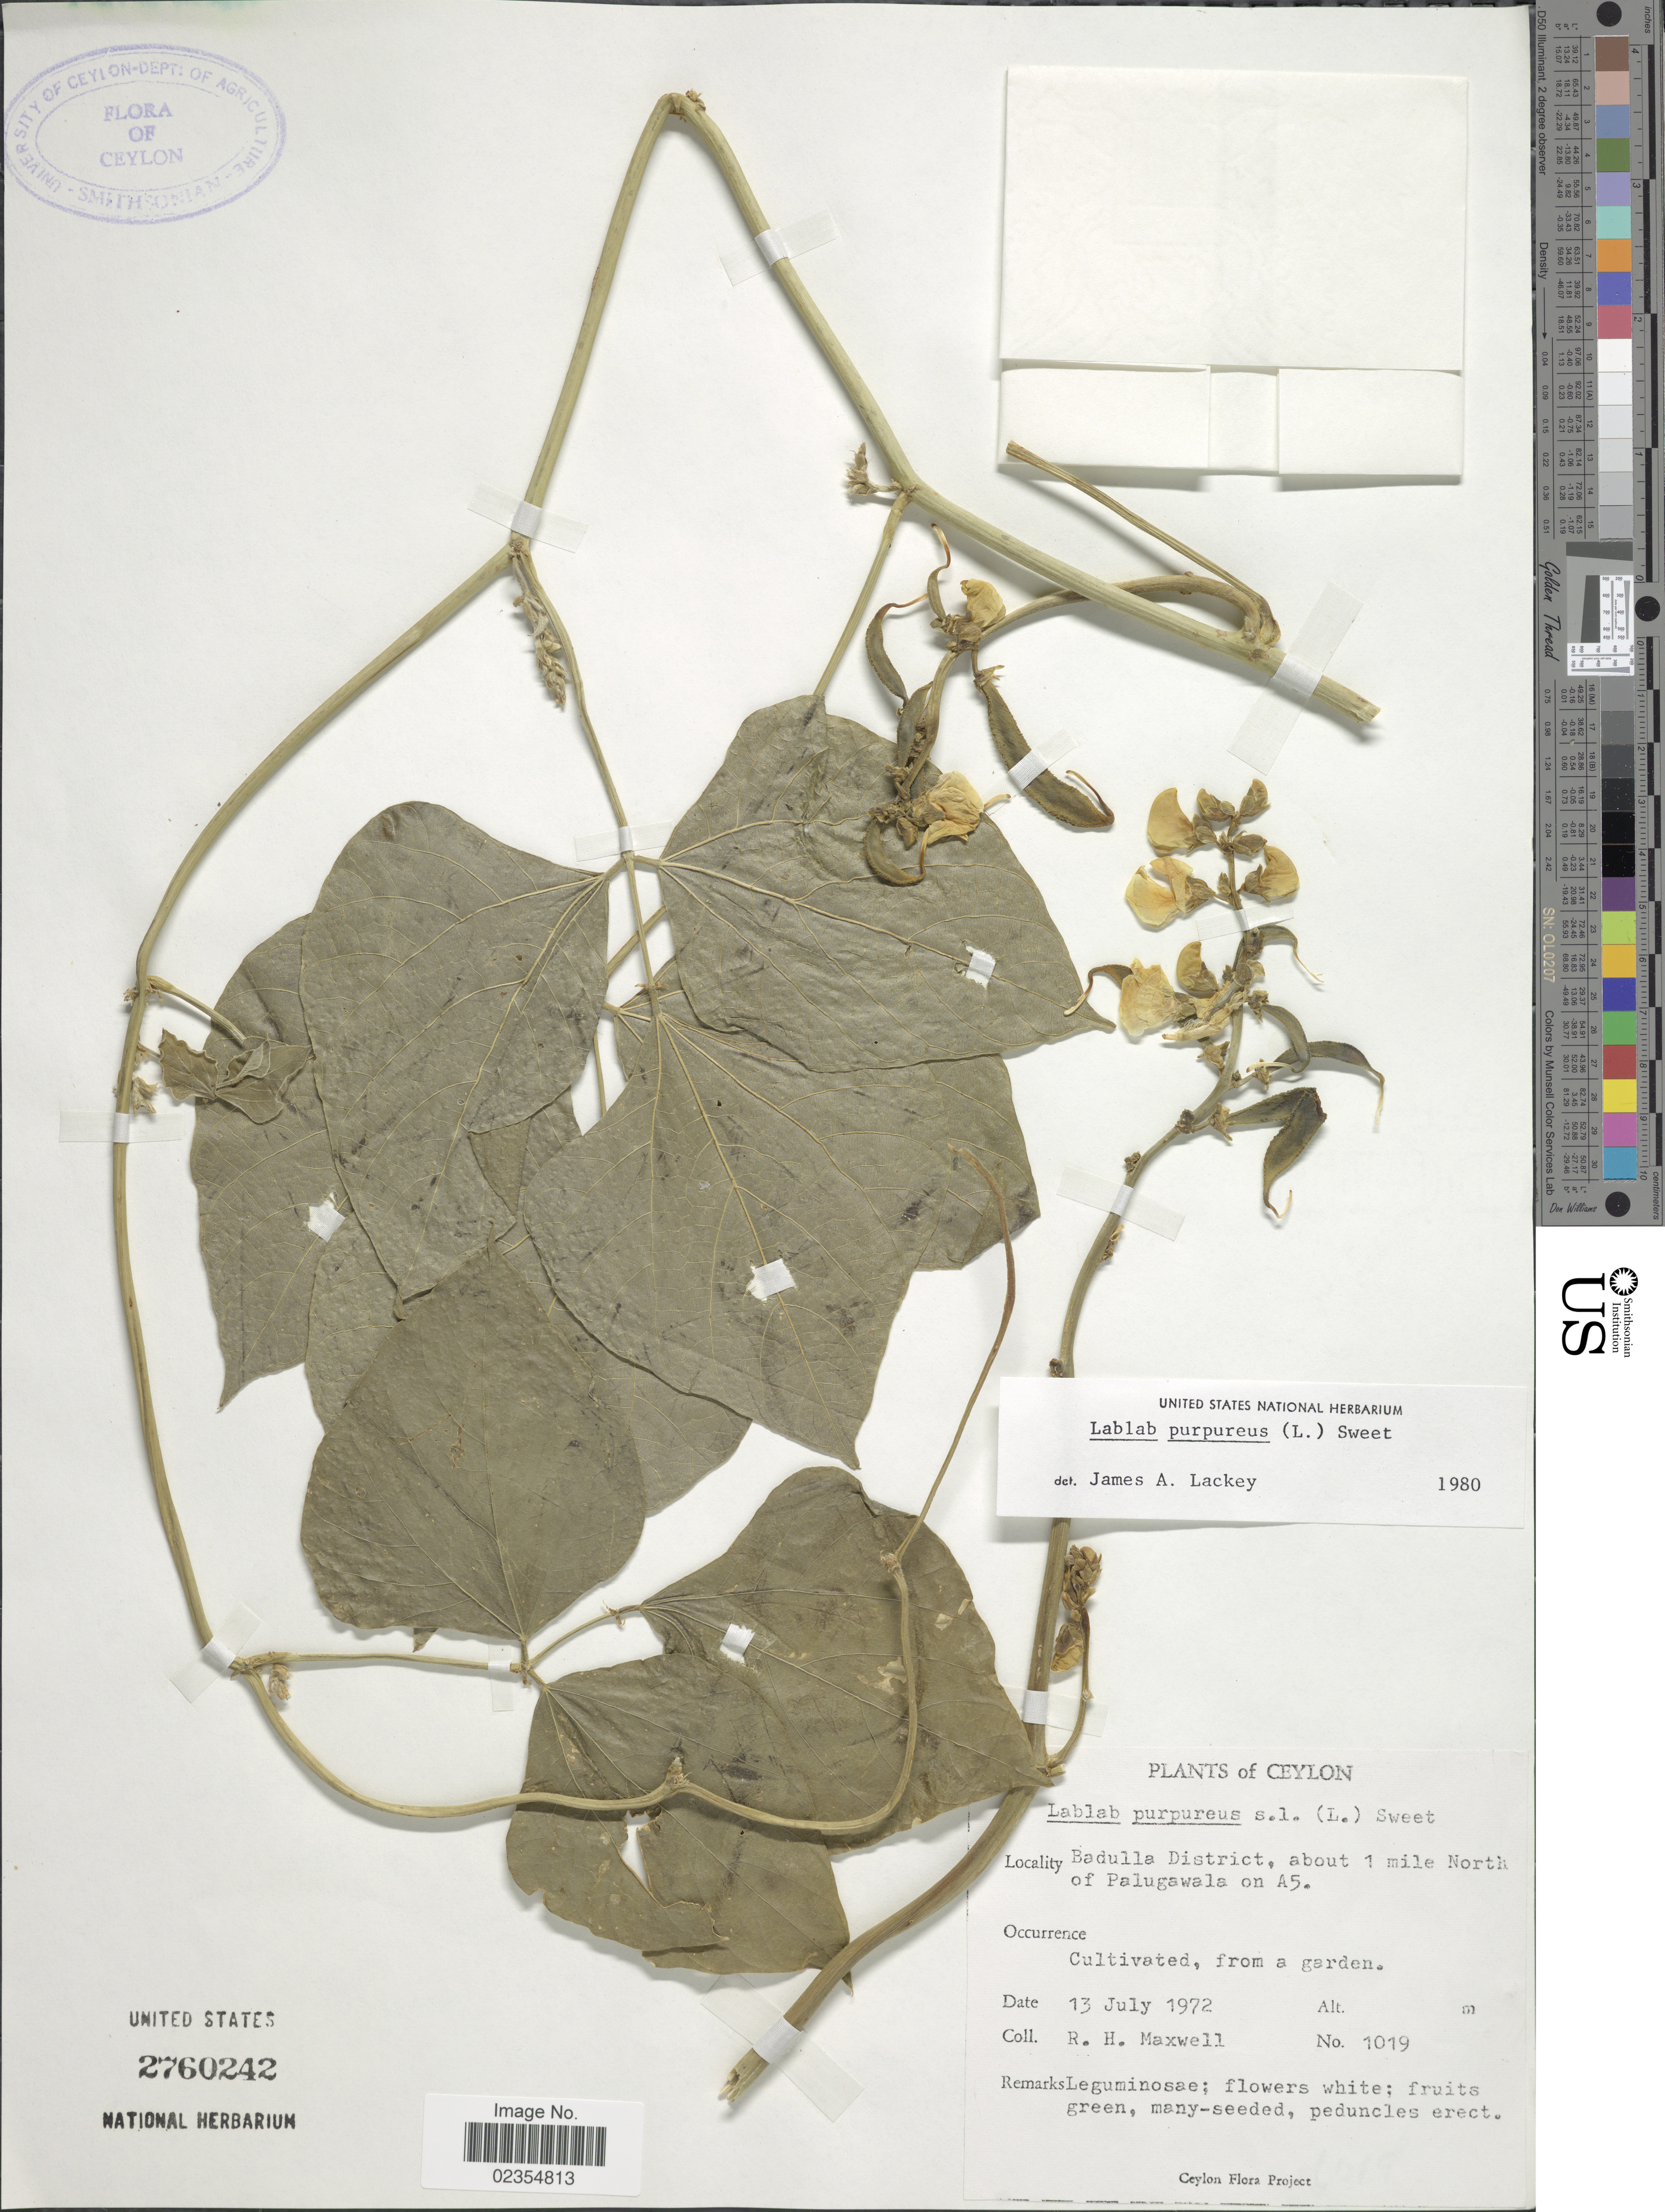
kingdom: Plantae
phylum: Tracheophyta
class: Magnoliopsida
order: Fabales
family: Fabaceae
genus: Lablab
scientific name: Lablab purpureus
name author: (L.) Sweet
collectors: R. Maxwell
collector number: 1019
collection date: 1972-07-13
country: Sri Lanka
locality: Ceylon, Badulla District, about 1 mile North of Palugawala on A5, from a garden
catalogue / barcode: US 2760242